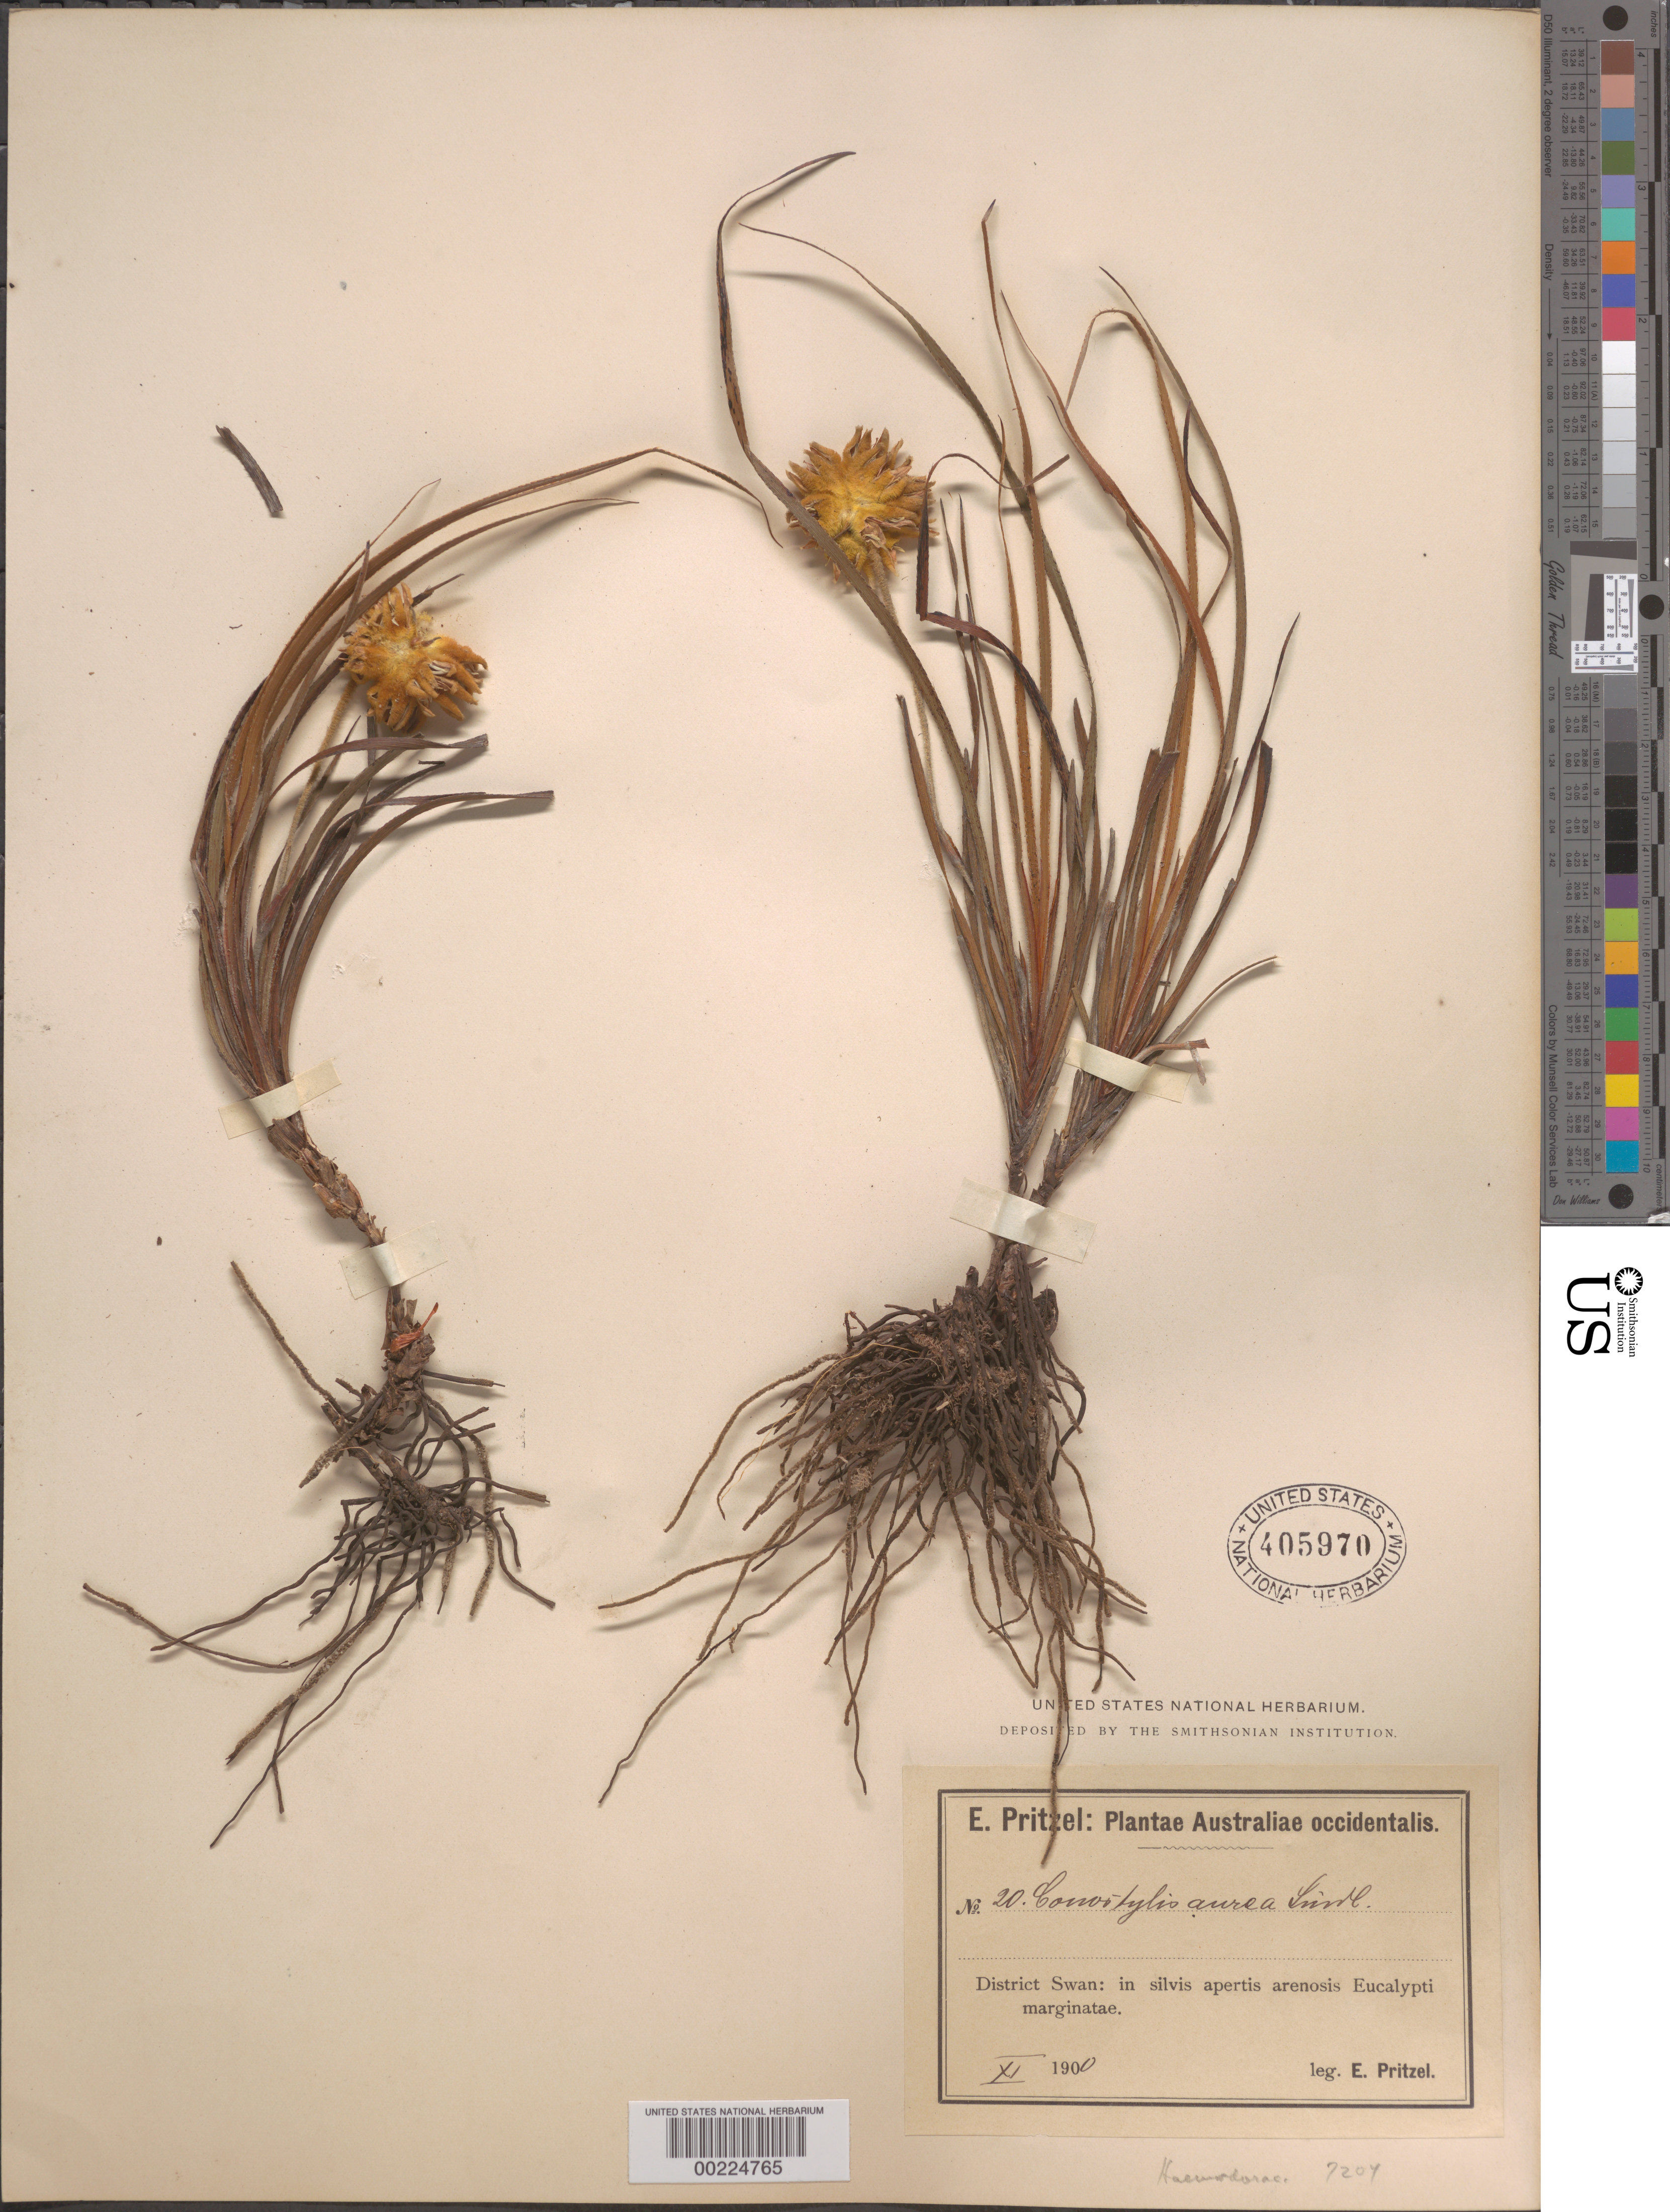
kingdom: Plantae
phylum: Tracheophyta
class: Liliopsida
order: Commelinales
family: Haemodoraceae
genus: Conostylis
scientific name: Conostylis aurea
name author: Lindl.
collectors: E. G. Pritzel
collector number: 20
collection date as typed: Nov 1900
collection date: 1900-11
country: Australia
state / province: Western Australia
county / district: Swan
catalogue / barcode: US 405970